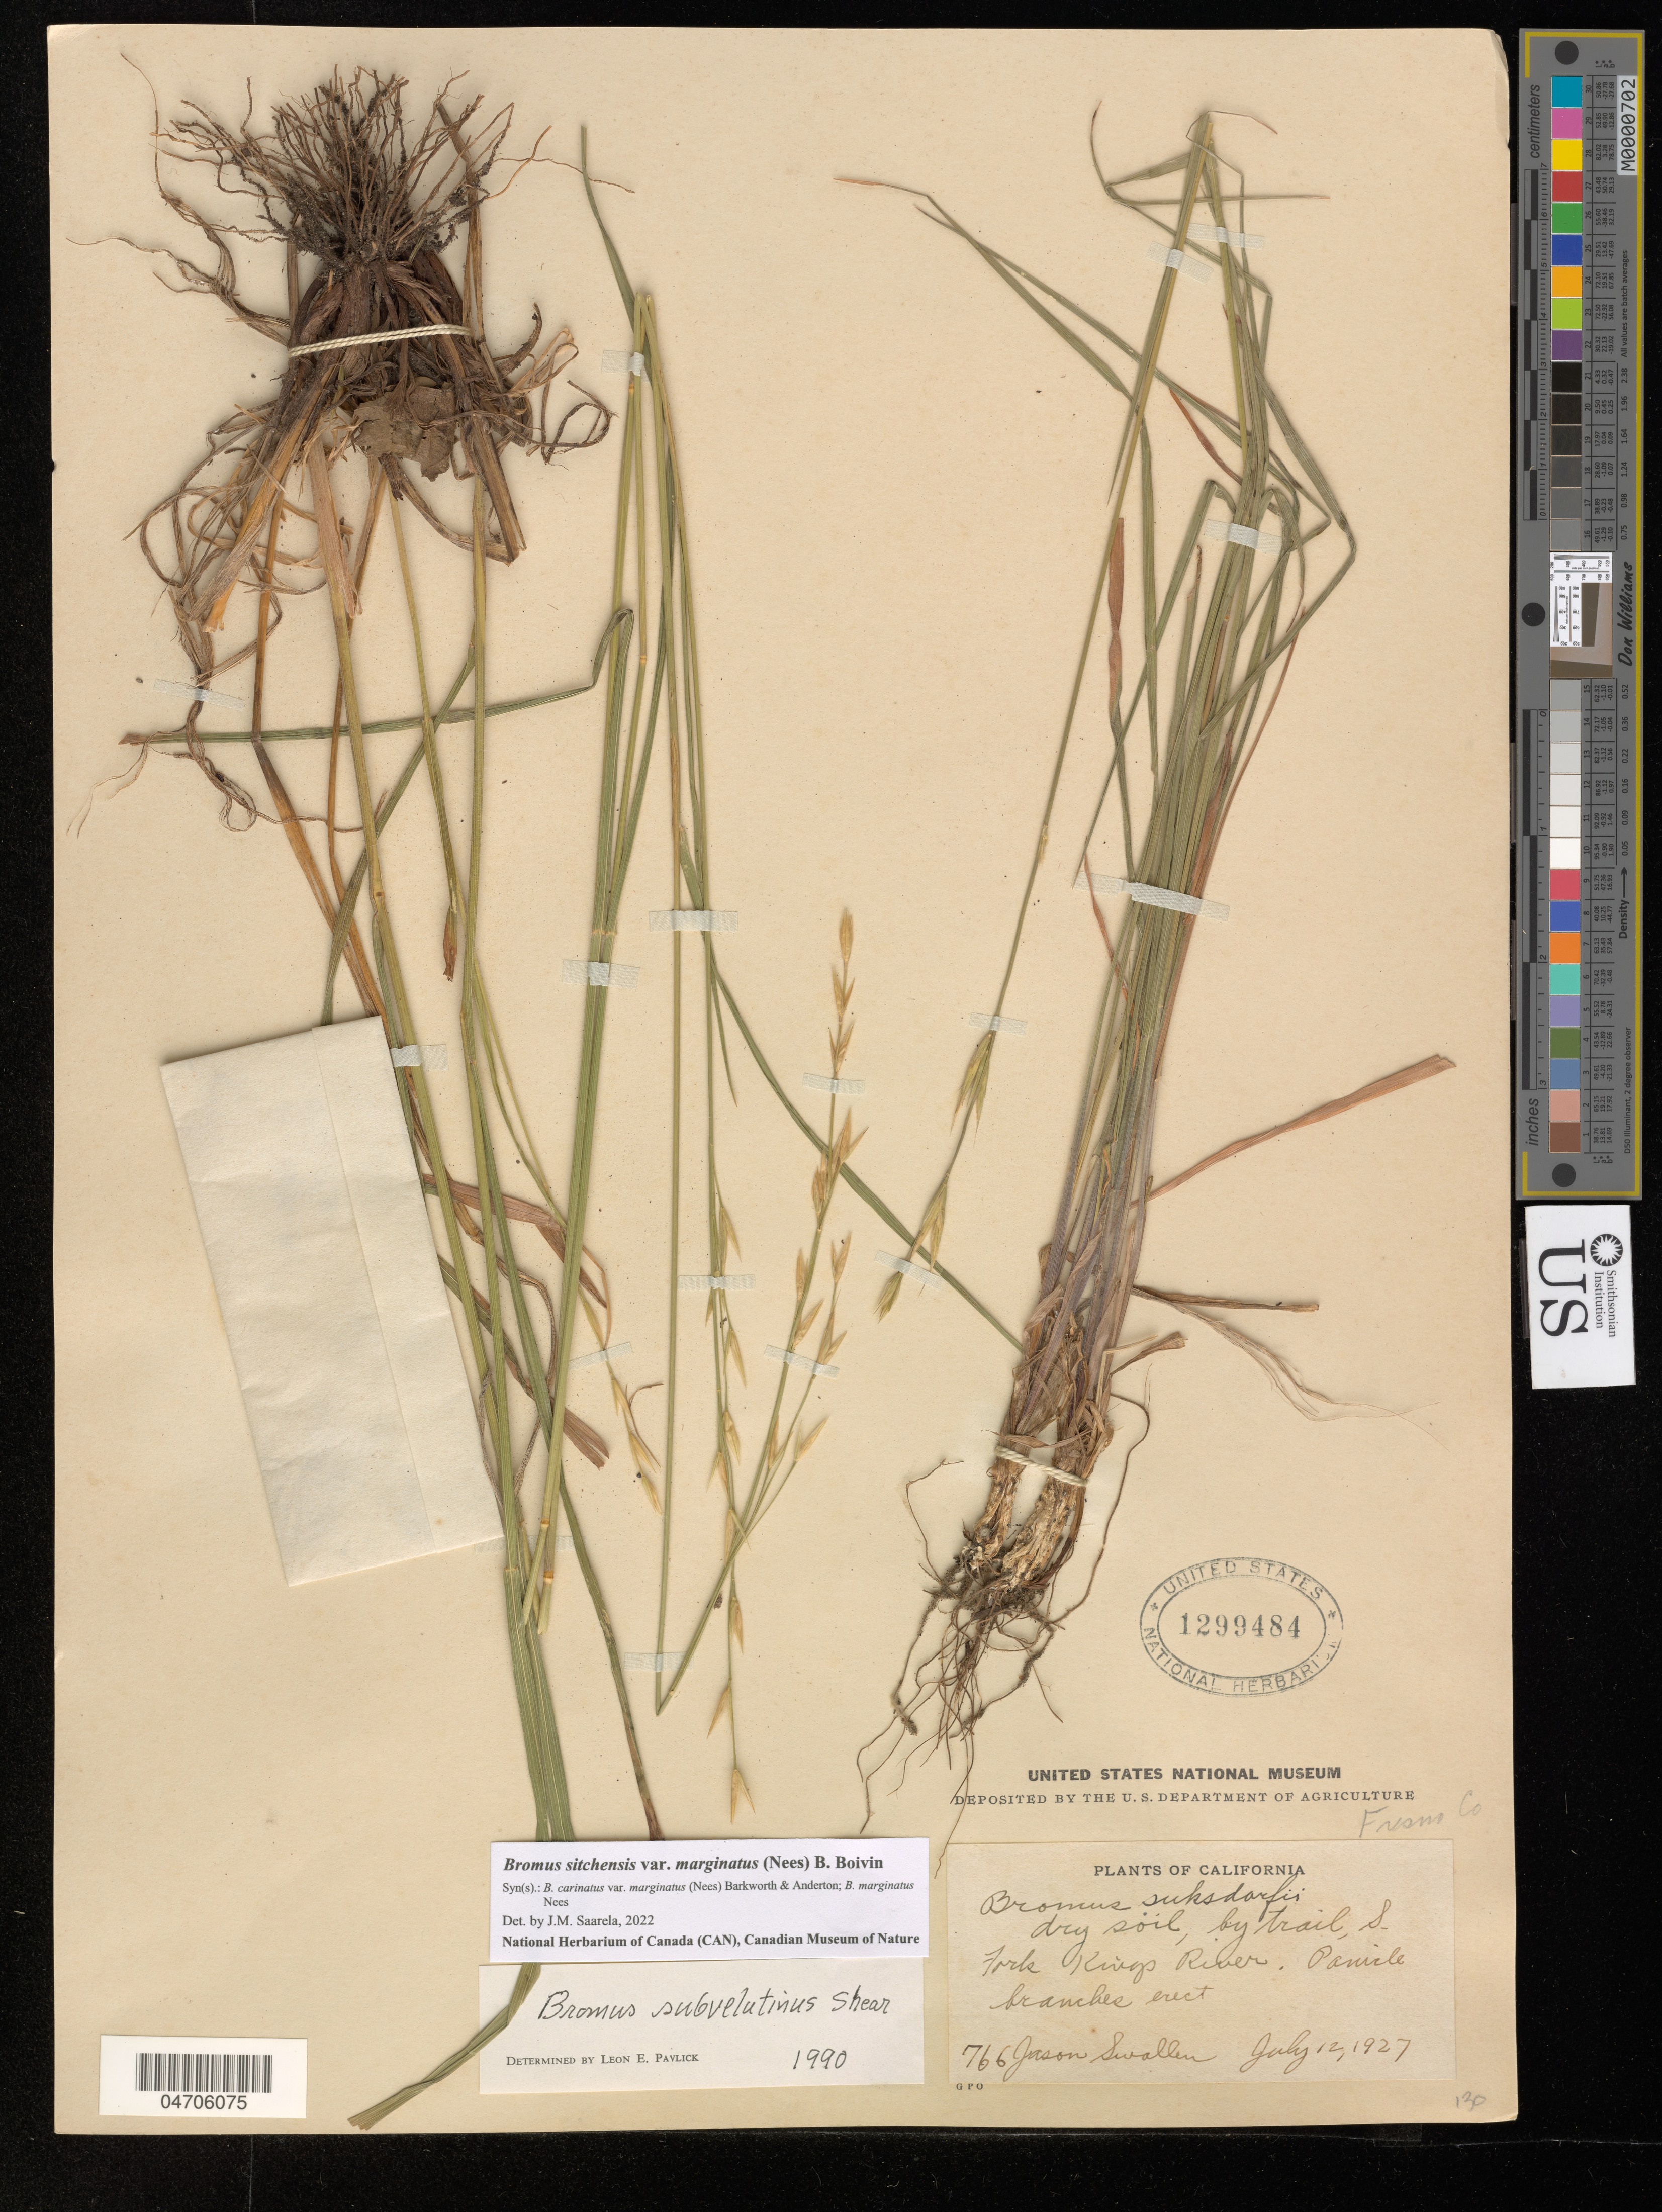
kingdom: Plantae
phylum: Tracheophyta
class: Liliopsida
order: Poales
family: Poaceae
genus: Bromus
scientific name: Bromus sitchensis var. polyanthus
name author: (Scribn. ex Shear) R.E. Brainerd & Otting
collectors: J. R. Swallen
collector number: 766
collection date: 1927-07-12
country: United States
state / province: California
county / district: Fresno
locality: Dry soil, by trail, S. Fork Kings River. Fresno Co.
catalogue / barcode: US 1299484